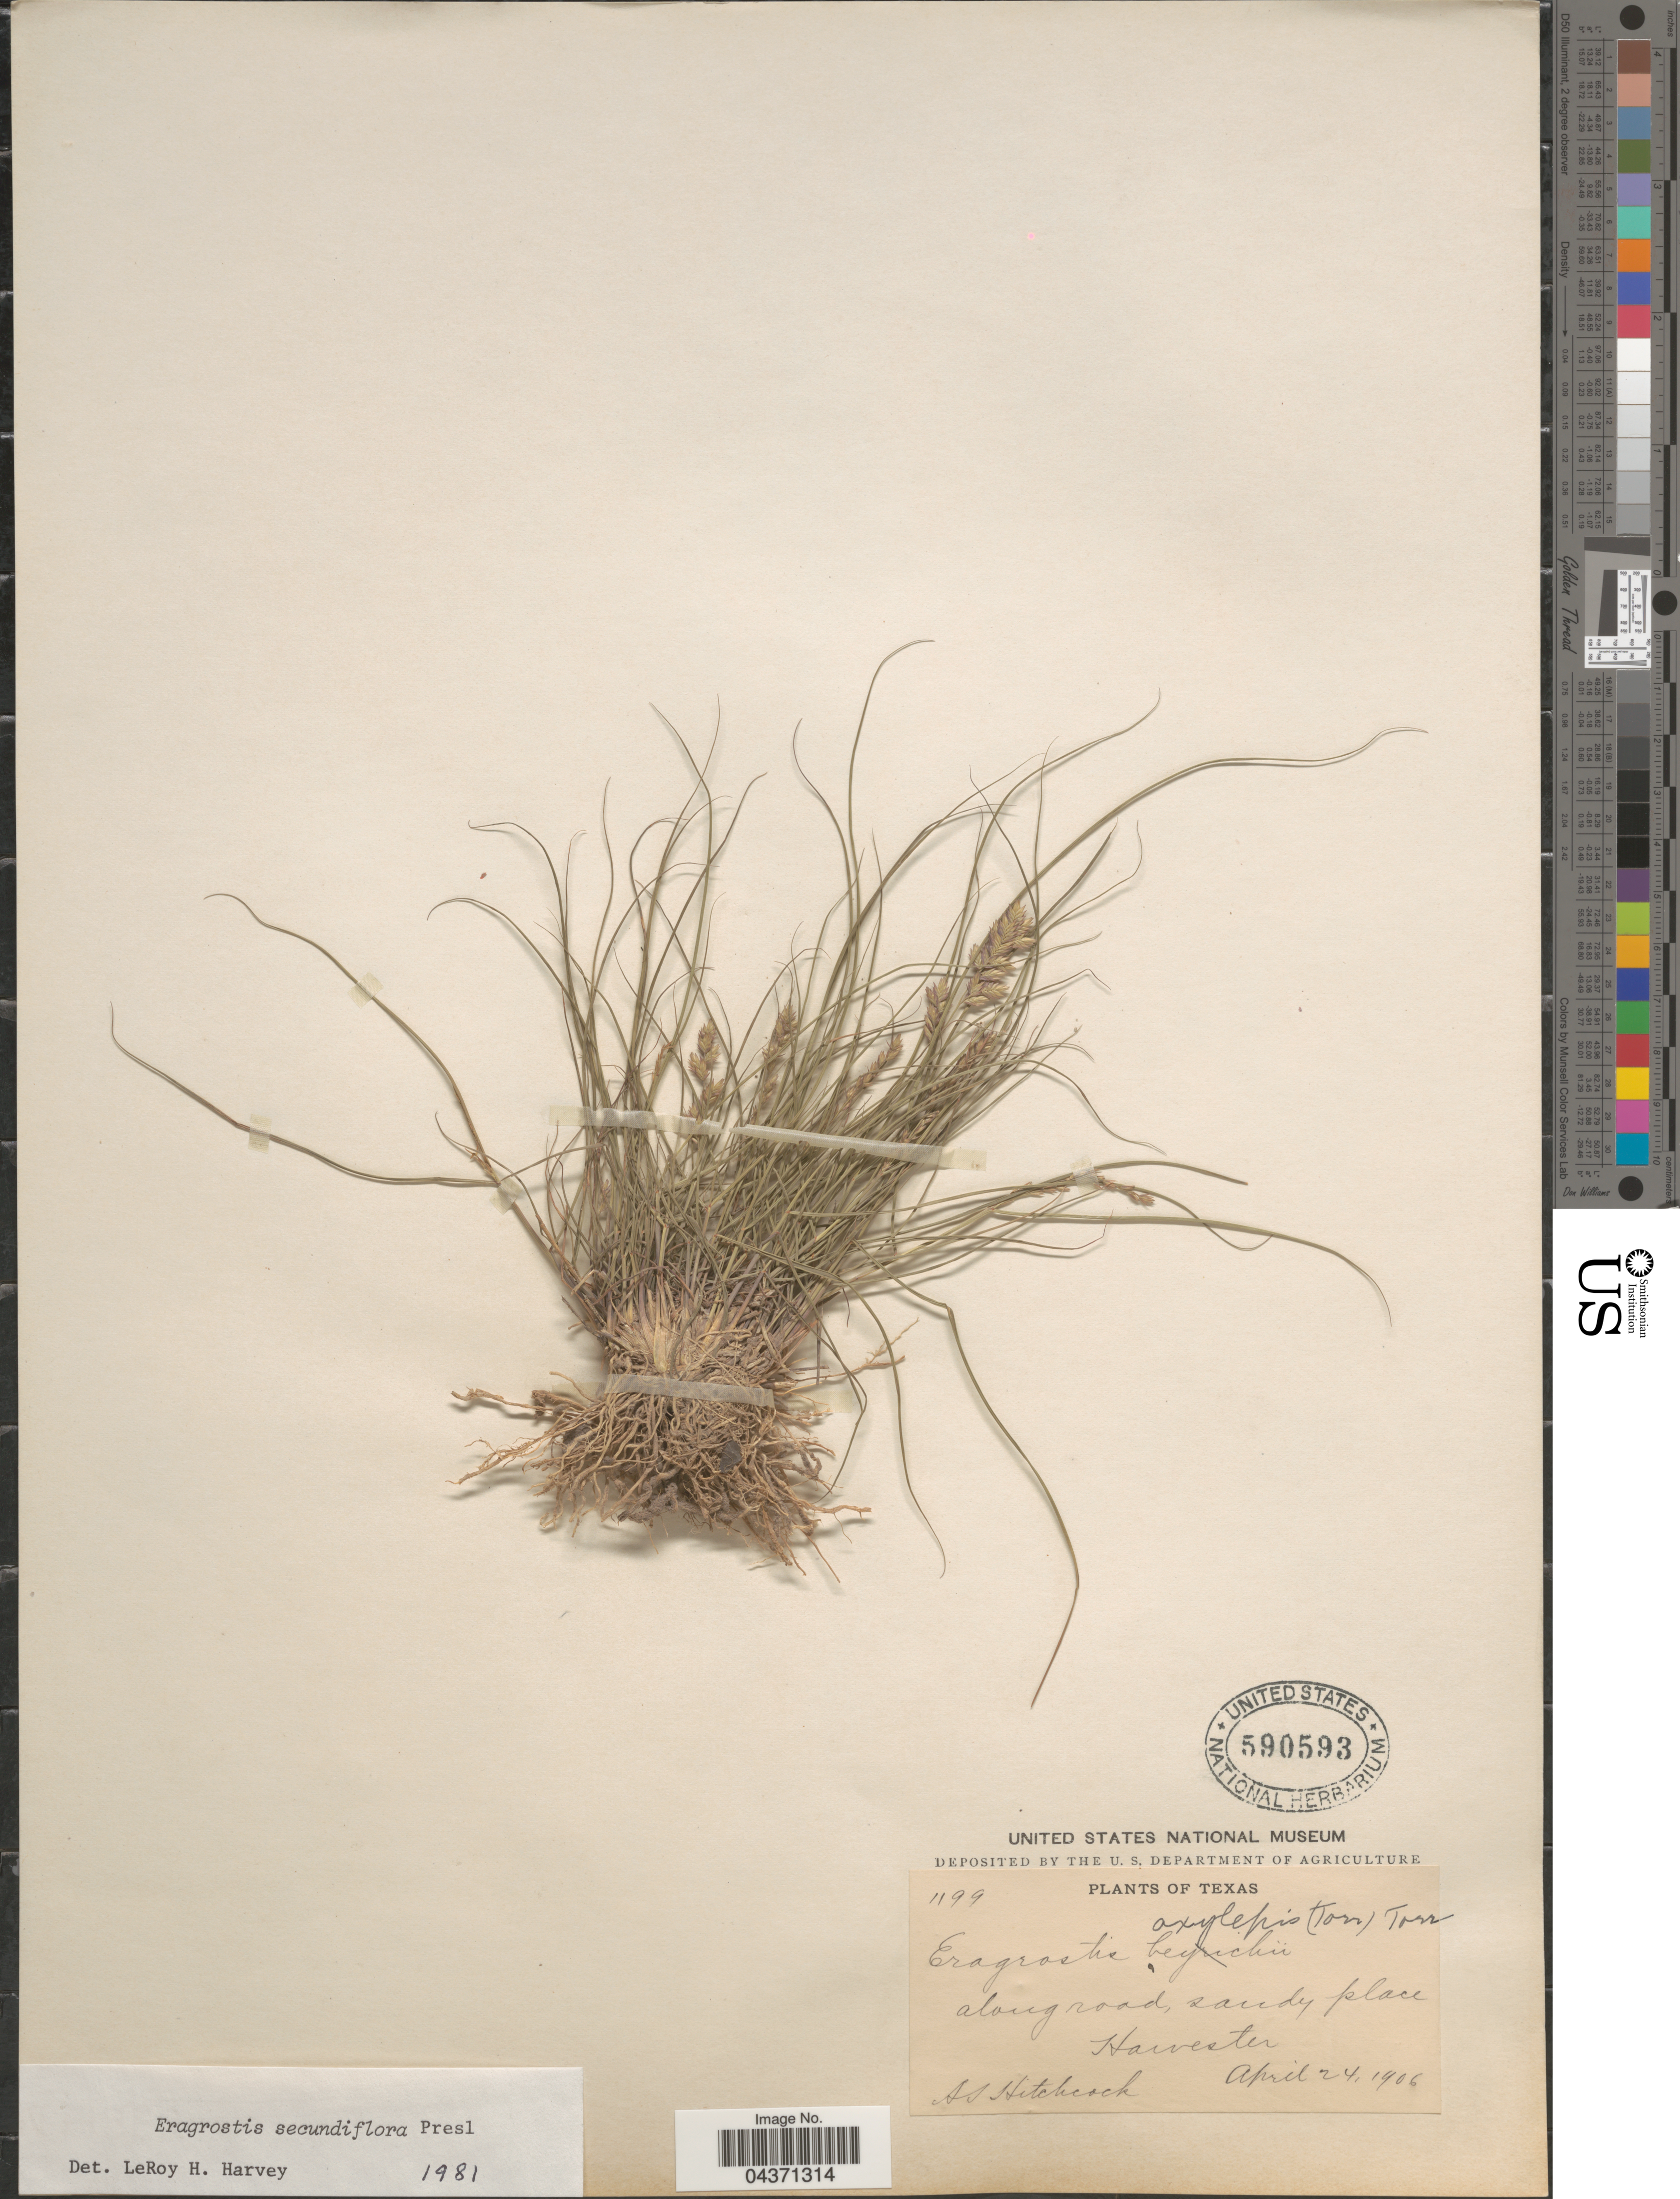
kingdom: Plantae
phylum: Tracheophyta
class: Liliopsida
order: Poales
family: Poaceae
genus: Eragrostis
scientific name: Eragrostis secundiflora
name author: J. Presl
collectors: A. S. Hitchcock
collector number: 1199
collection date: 1906-04-24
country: United States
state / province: Texas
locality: Along road, sandy place Harvester.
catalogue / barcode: US 590593